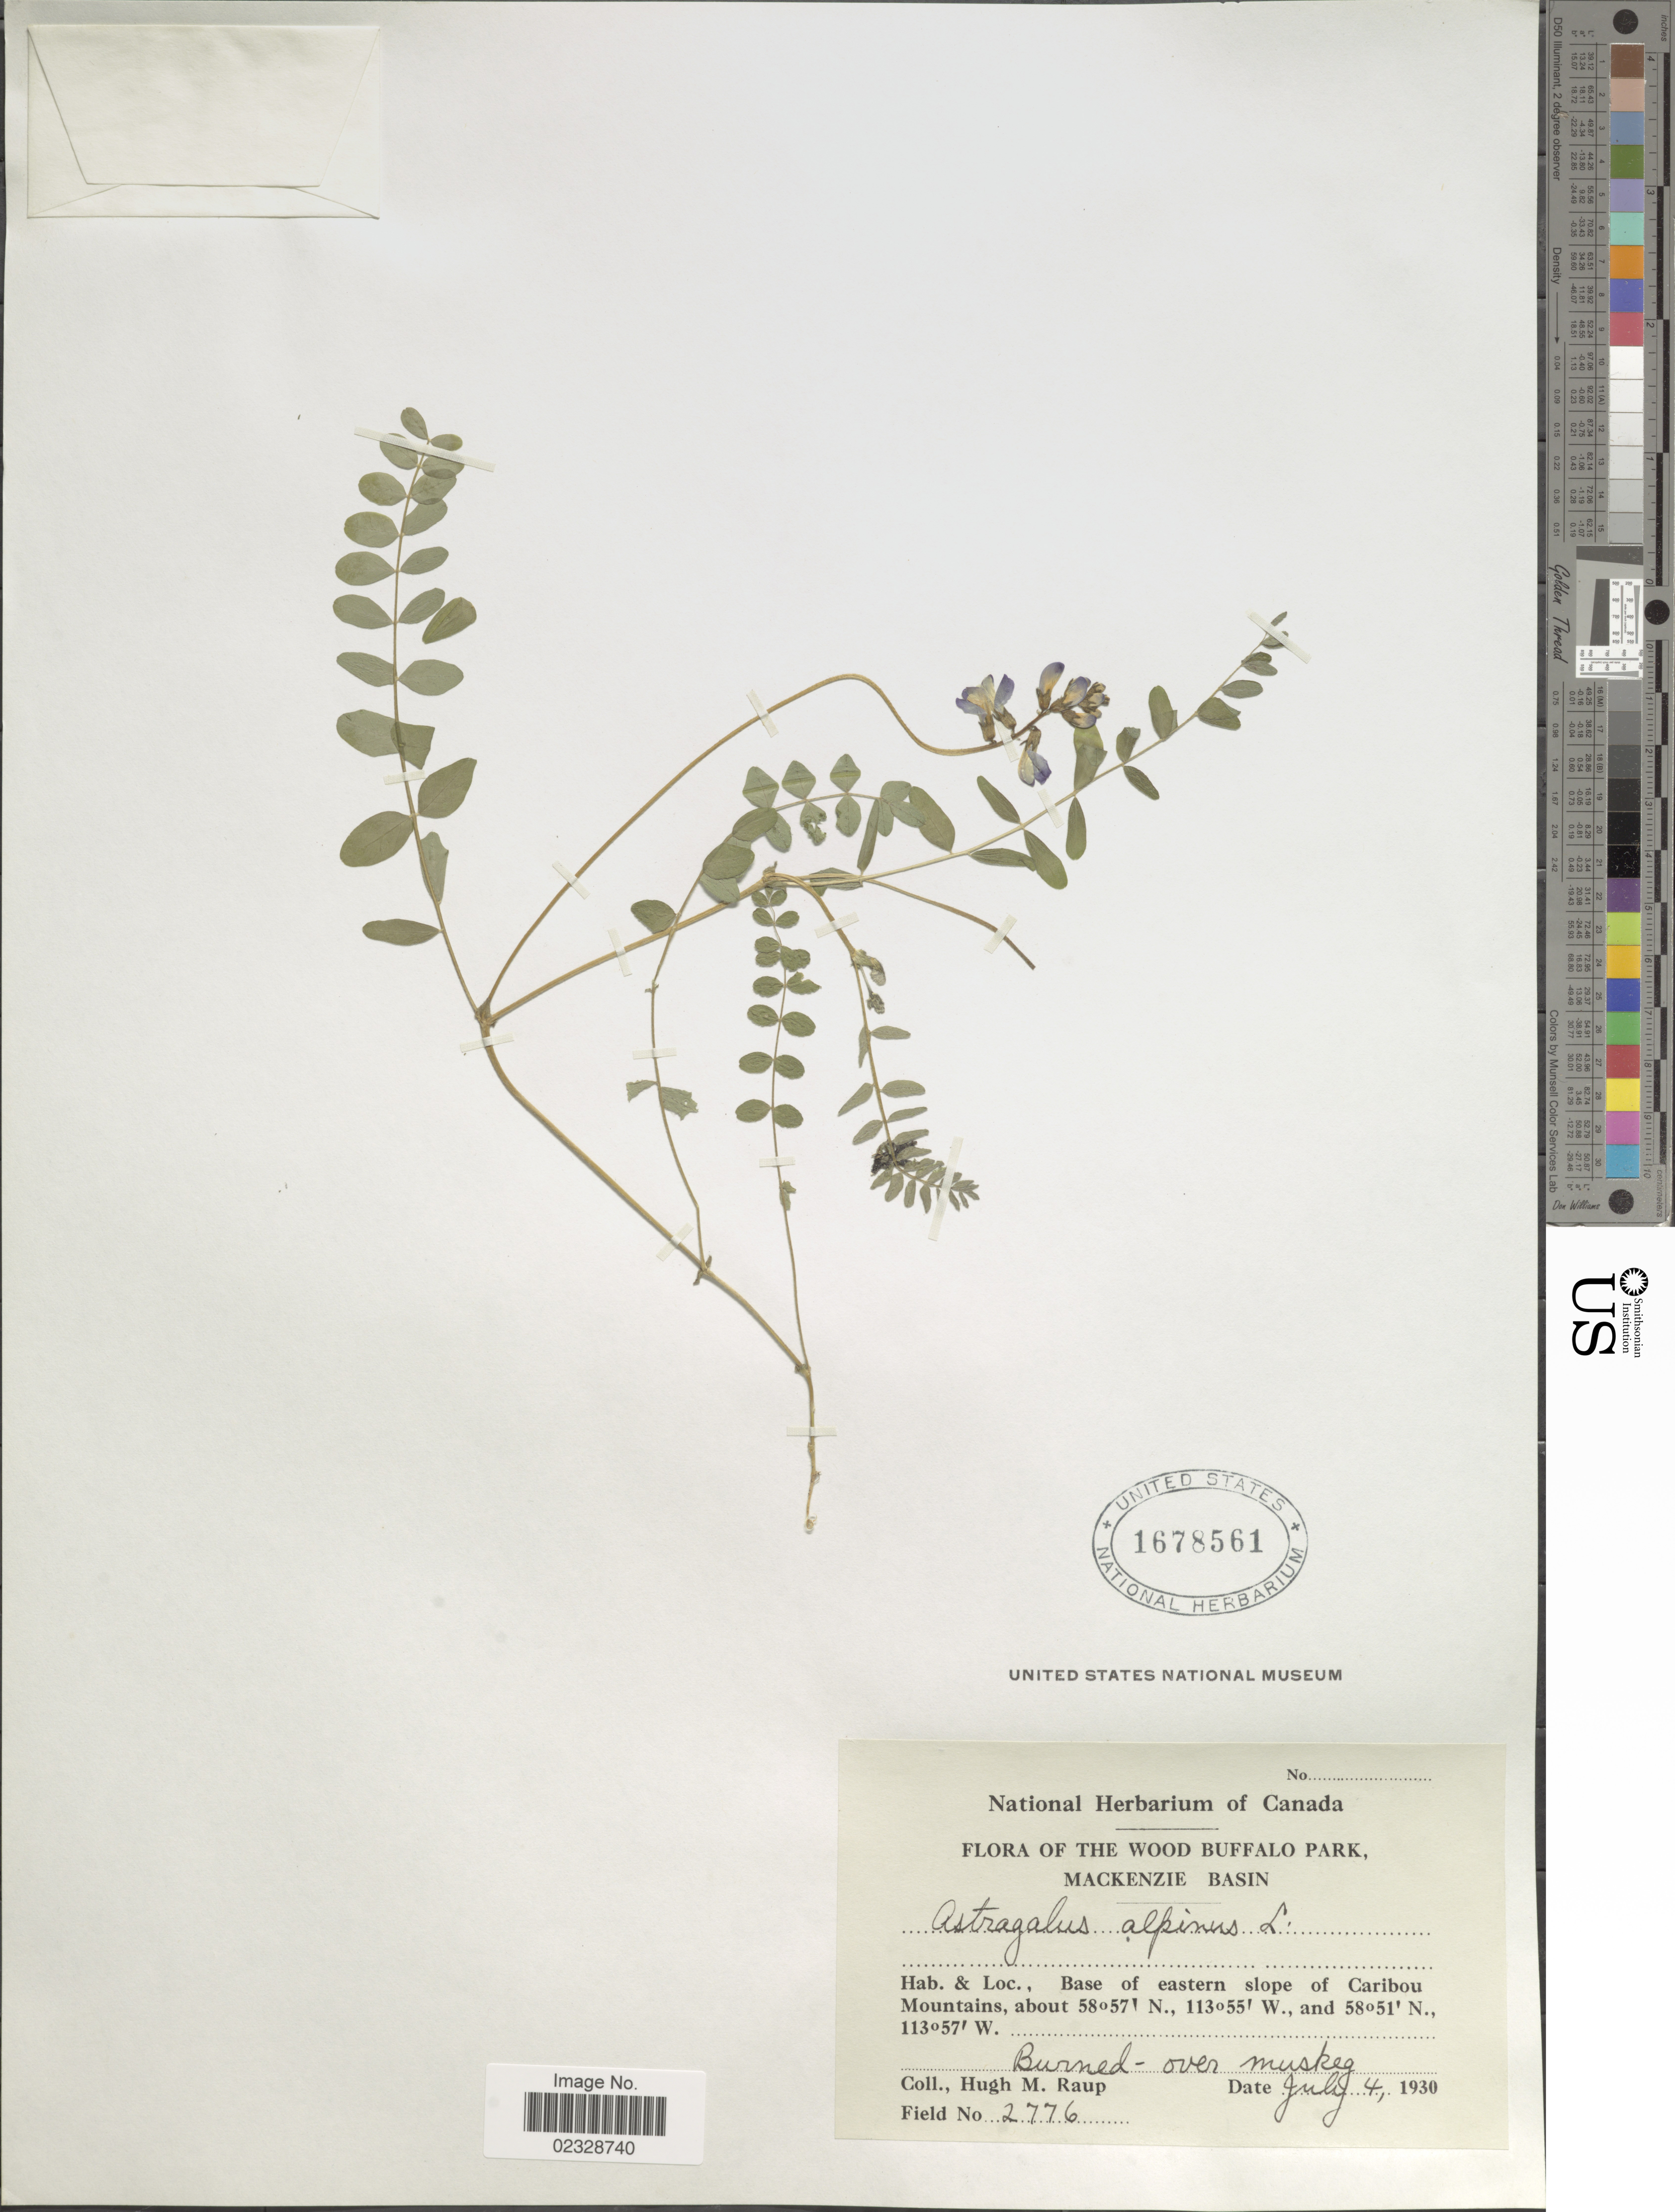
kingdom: Plantae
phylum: Tracheophyta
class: Magnoliopsida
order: Fabales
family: Fabaceae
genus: Astragalus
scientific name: Astragalus alpinus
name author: L.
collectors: H. Raup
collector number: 2776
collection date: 1930-07-24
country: Canada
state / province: Alberta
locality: The Wood Buffalo Park, Mackenzie Basin, base of eastern slope of Caribou Mountains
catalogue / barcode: US 1678561